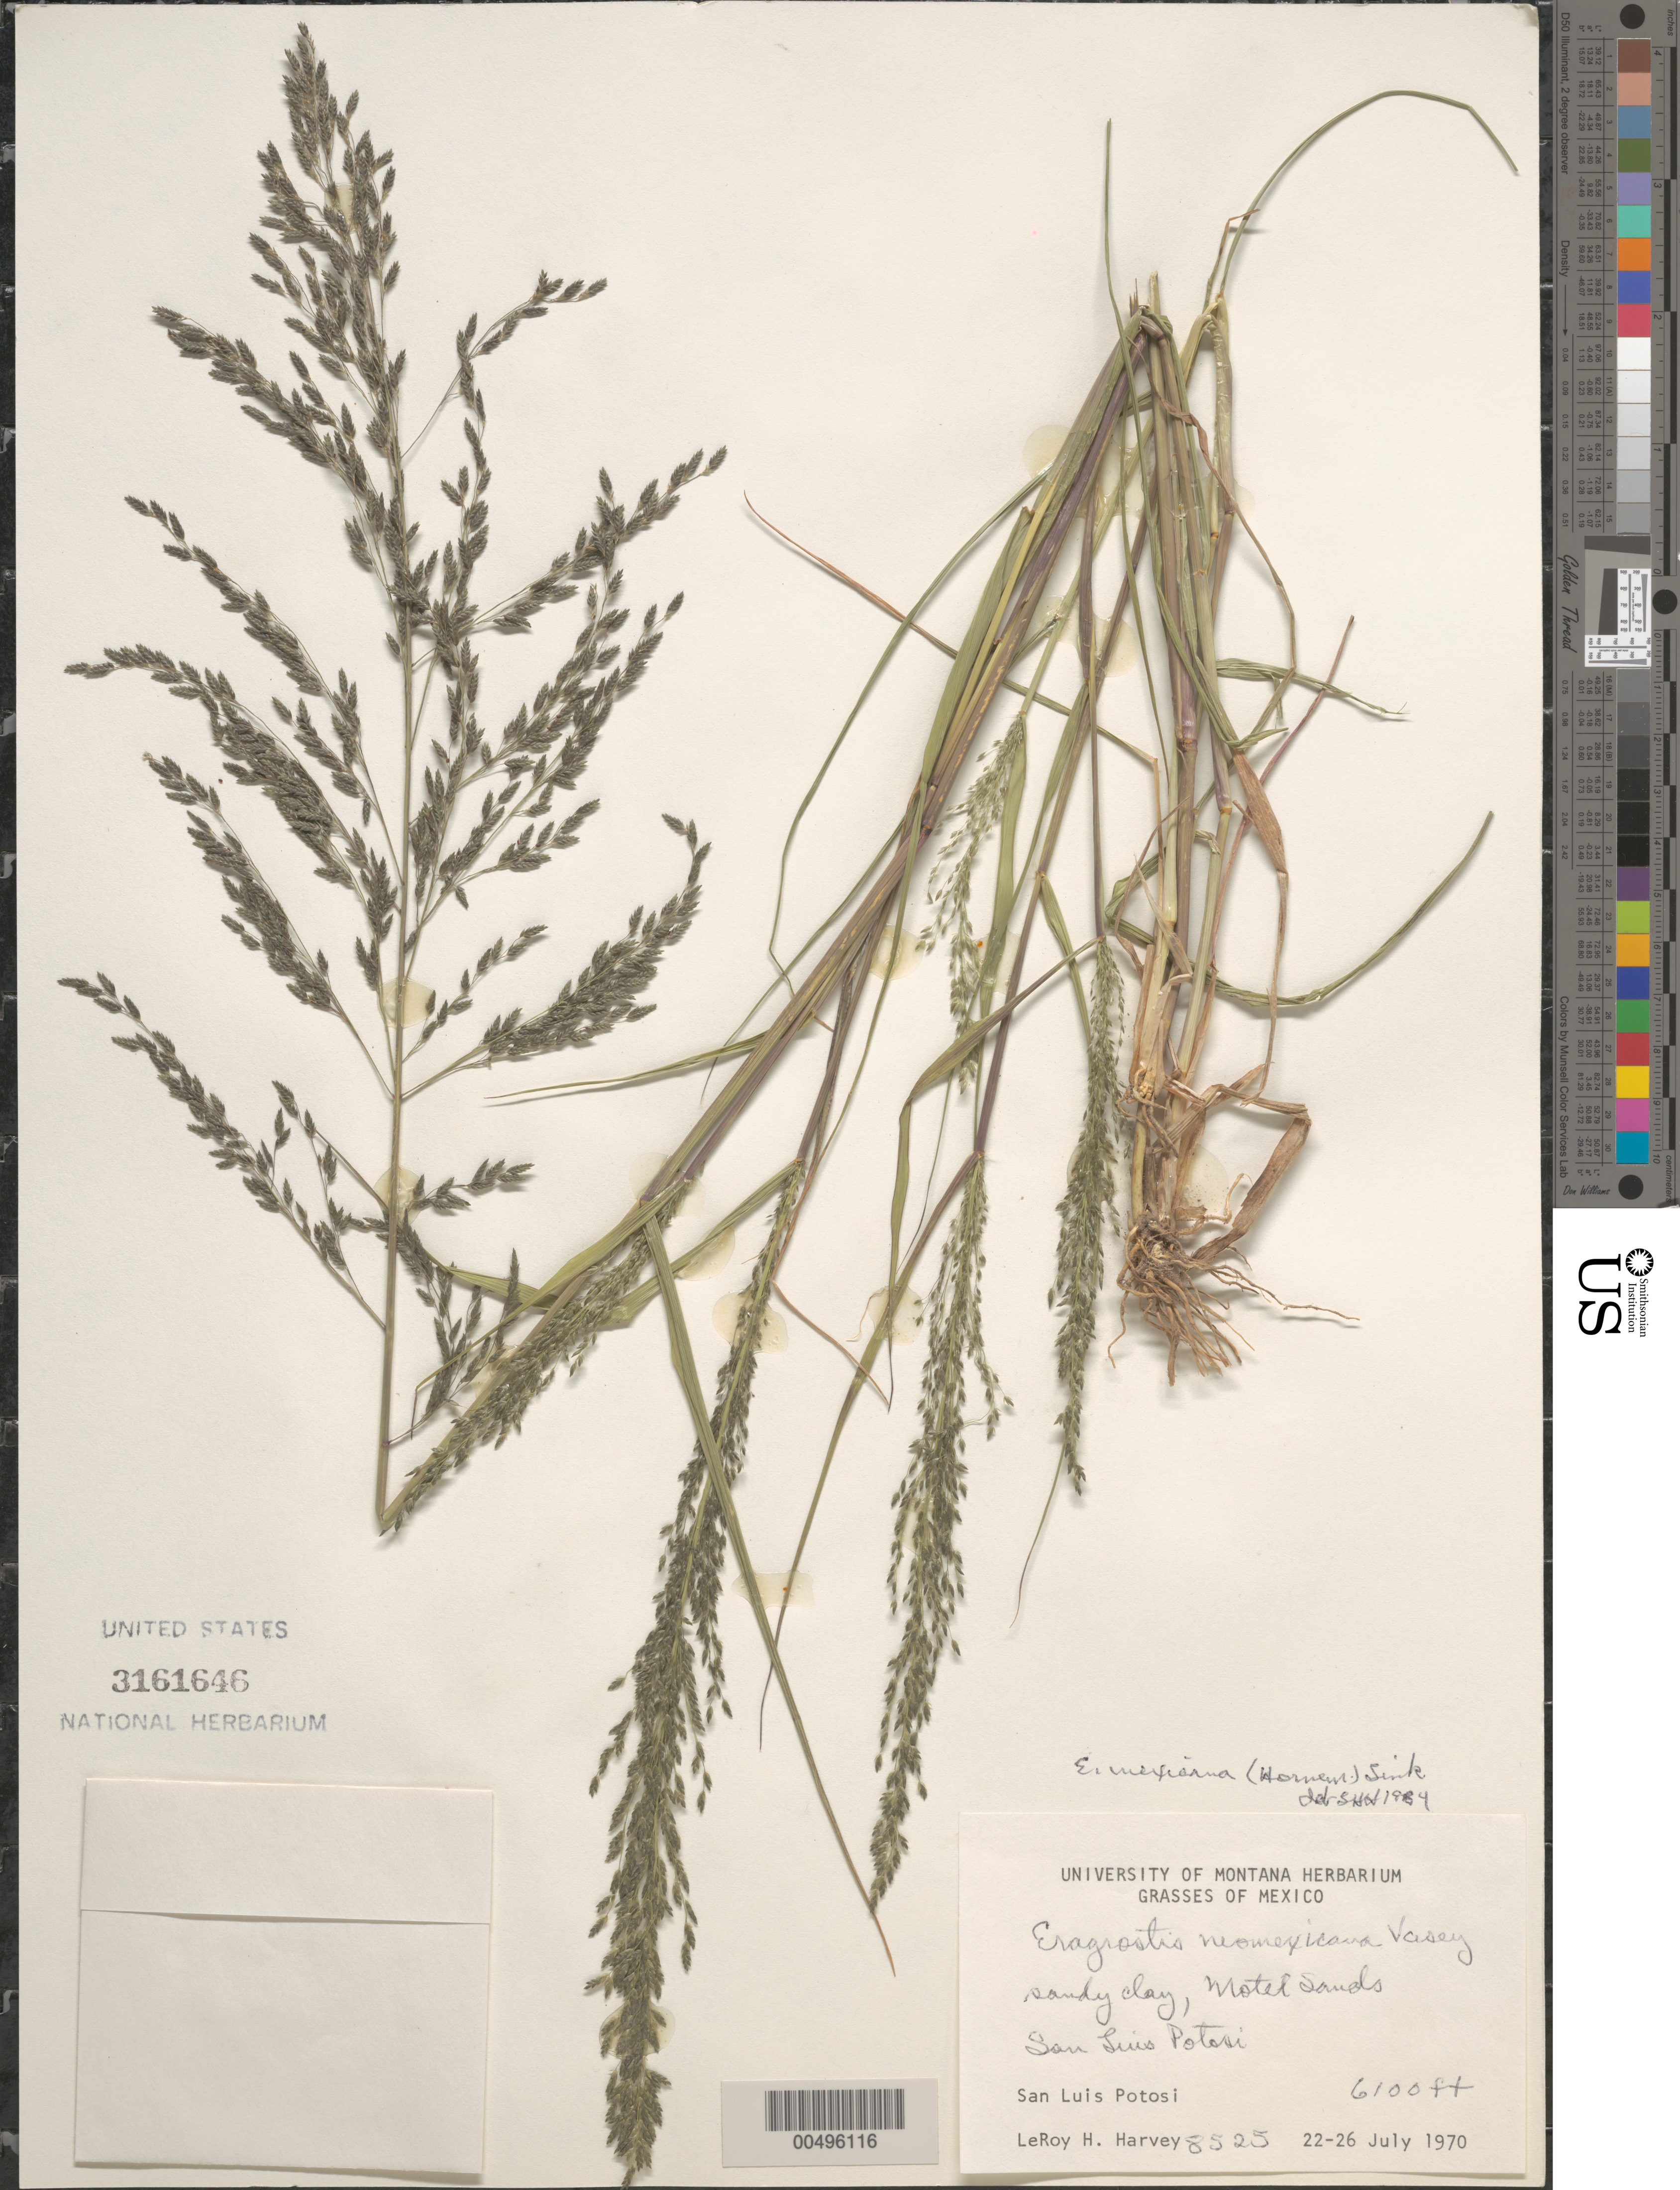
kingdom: Plantae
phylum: Tracheophyta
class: Liliopsida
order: Poales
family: Poaceae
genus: Eragrostis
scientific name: Eragrostis mexicana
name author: (Hornem.) Link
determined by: Harvey, L. H.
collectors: L. H. Harvey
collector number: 8525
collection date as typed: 22 Jul 1970 to 26 Jul 1970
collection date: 1970-07-22/1970-07-26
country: Mexico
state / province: San Luis Potosi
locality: San Luis Potosi, Motel Sands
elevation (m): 1859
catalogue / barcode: US 3161646